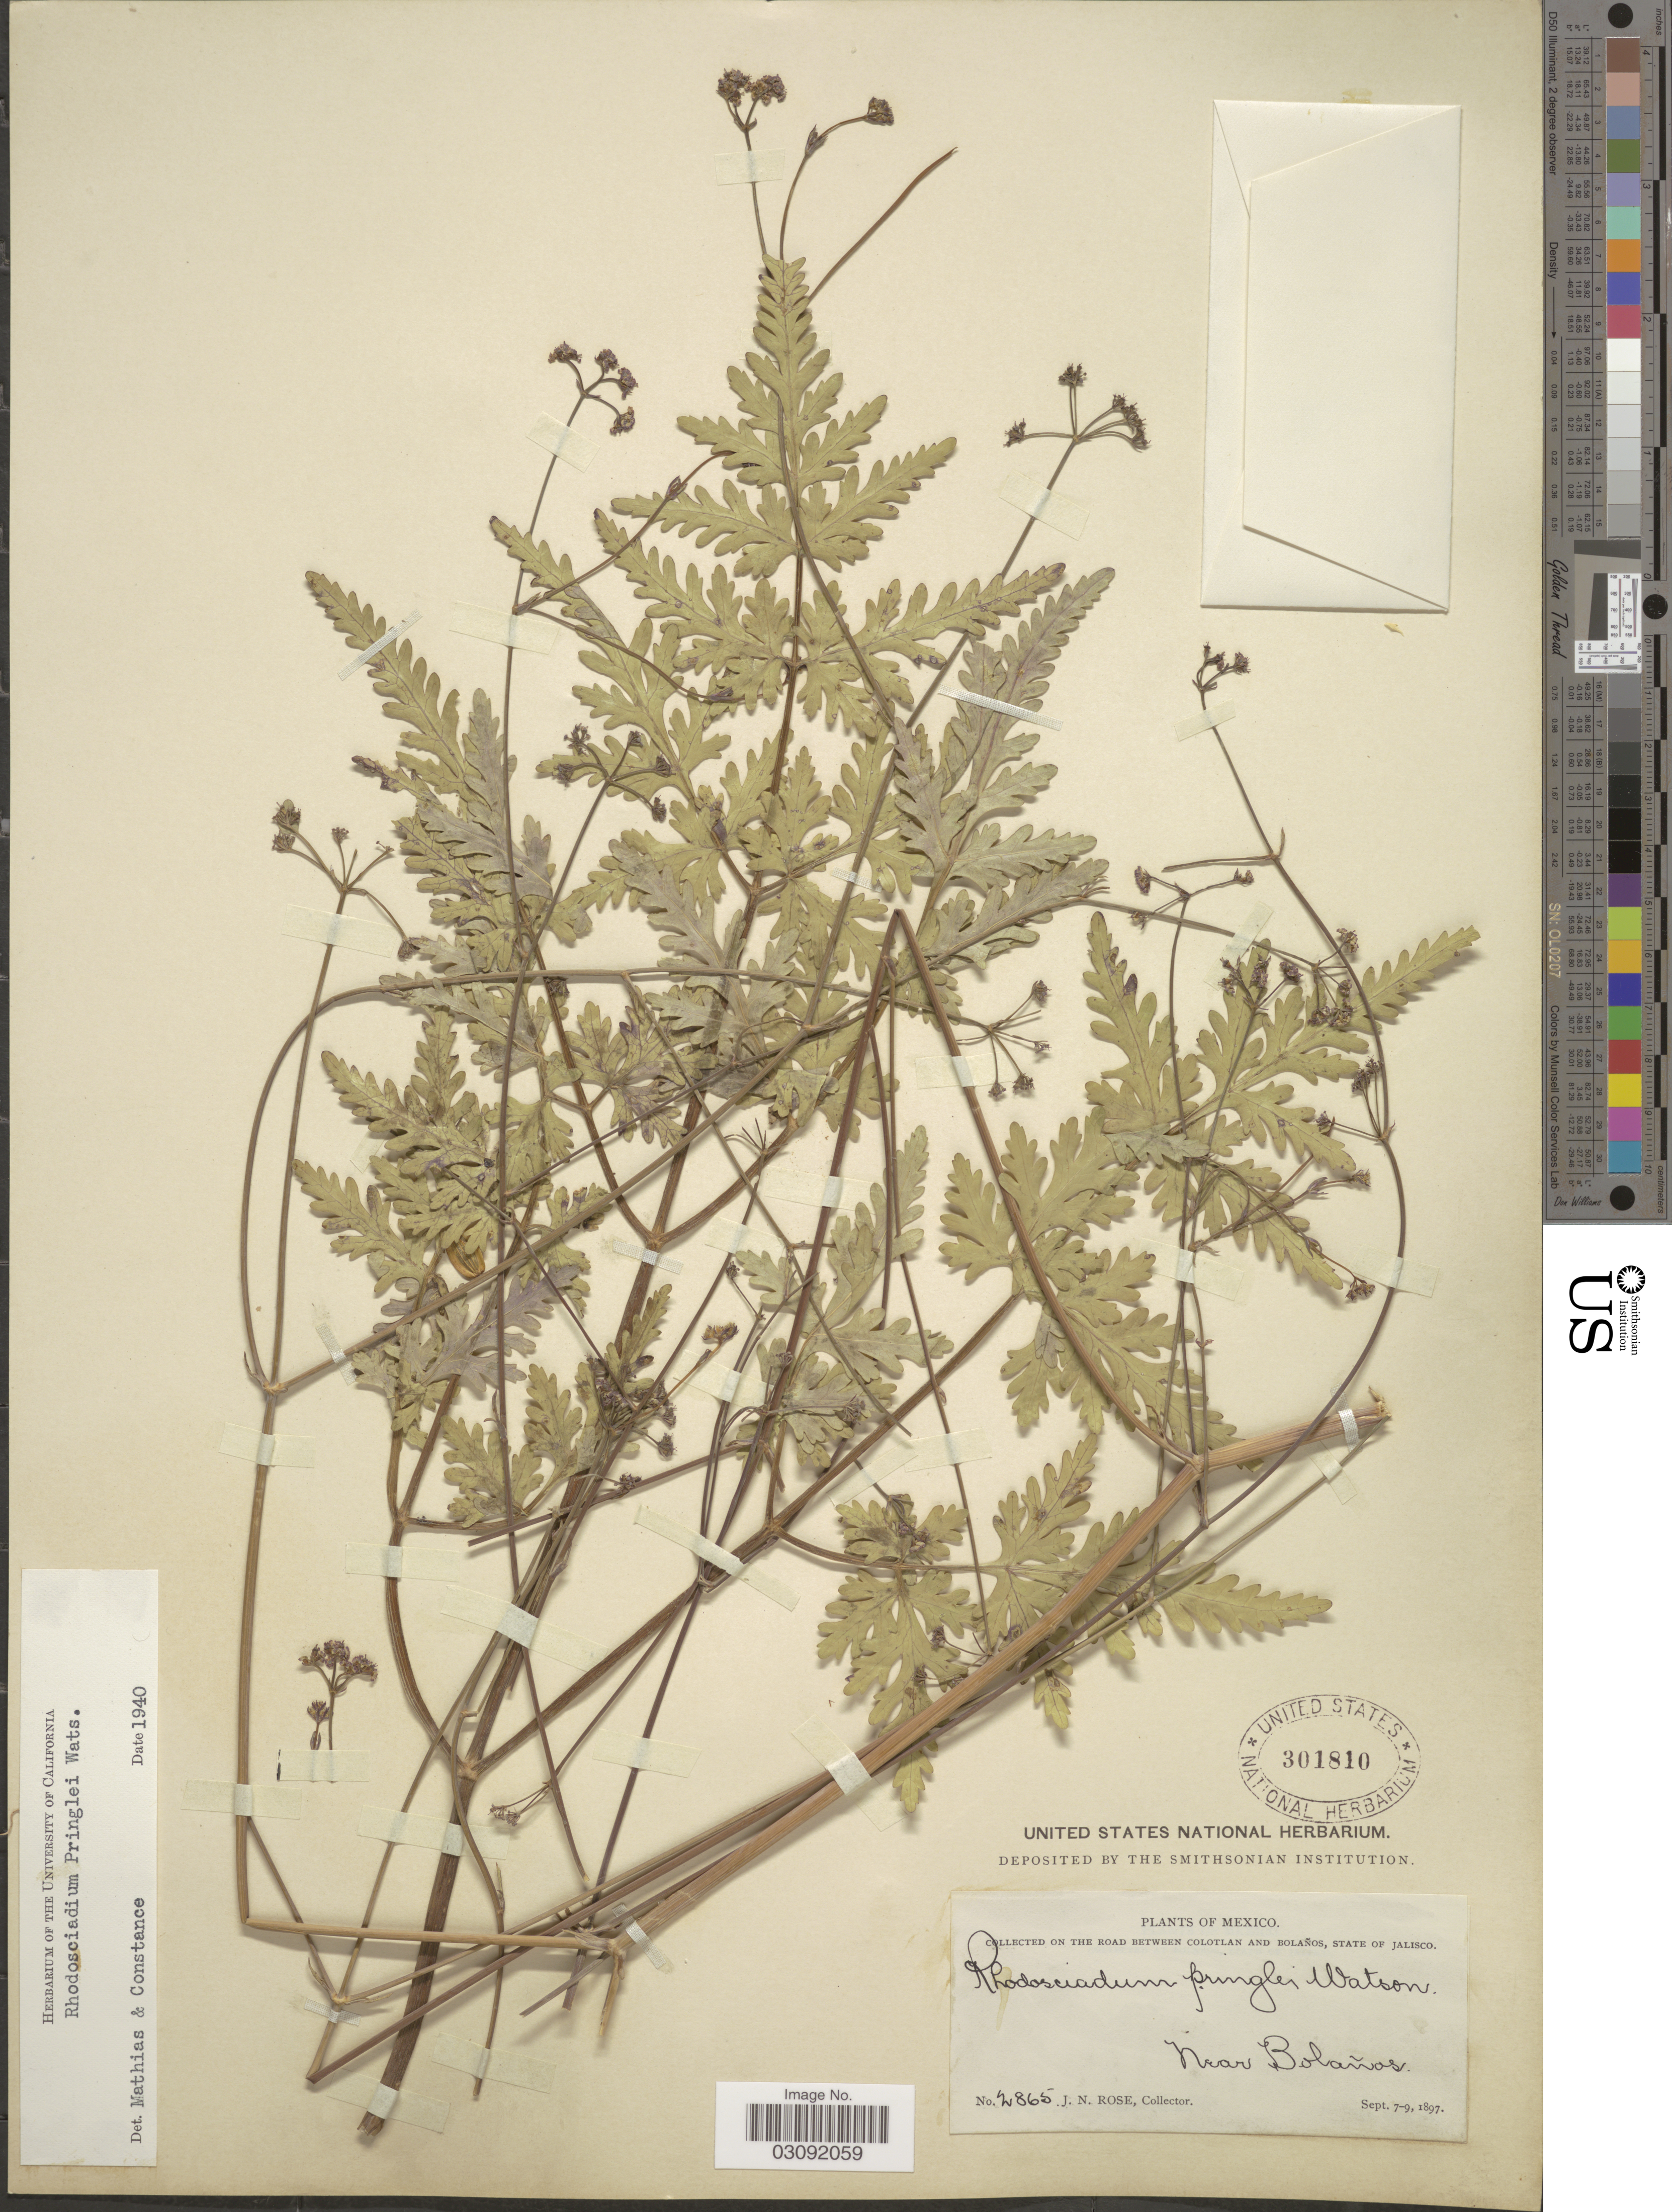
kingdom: Plantae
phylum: Tracheophyta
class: Magnoliopsida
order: Apiales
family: Apiaceae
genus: Rhodosciadium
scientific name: Rhodosciadium pringlei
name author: S. Watson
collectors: J. N. Rose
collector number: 2865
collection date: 1897-09-07/1897-09-09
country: Mexico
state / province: Jalisco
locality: On the road between Colotlan and Bolaños. Near Bolaños.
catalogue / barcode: US 301810